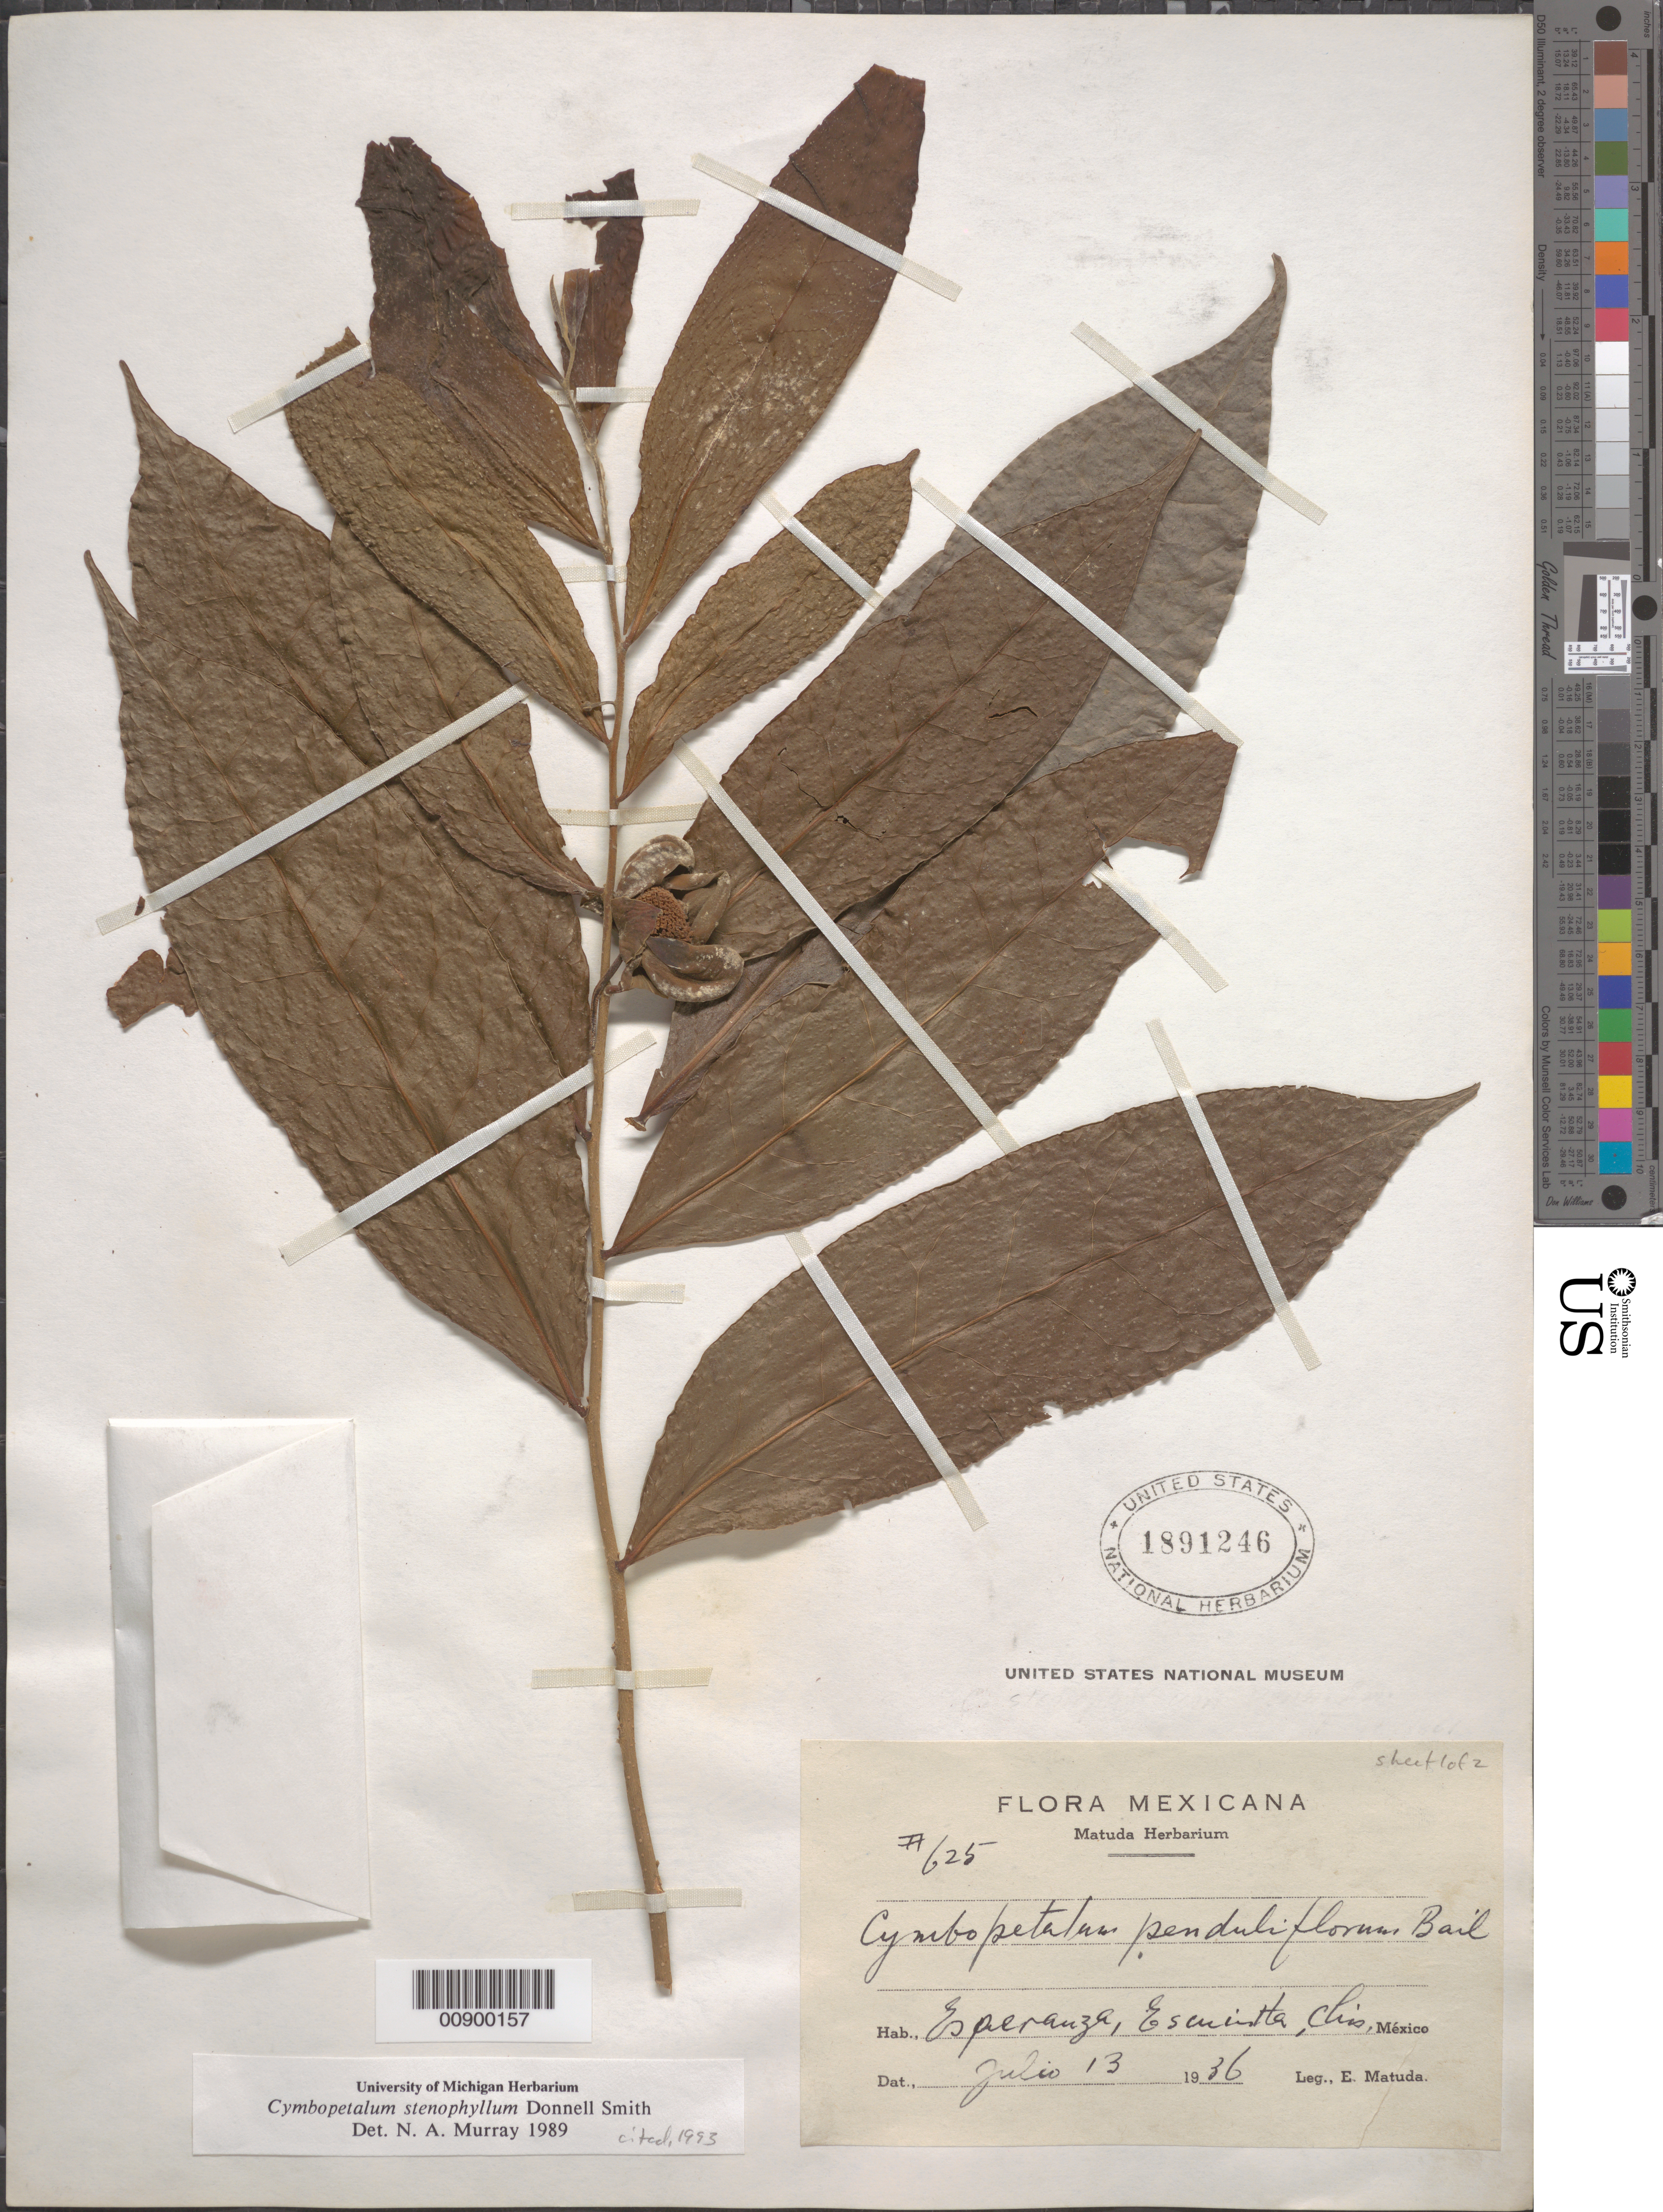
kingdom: Plantae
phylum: Tracheophyta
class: Magnoliopsida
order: Magnoliales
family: Annonaceae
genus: Cymbopetalum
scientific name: Cymbopetalum stenophyllum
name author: Donn. Sm.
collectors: E. Matuda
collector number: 625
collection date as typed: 13 Jul 1936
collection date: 1936-07-13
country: Mexico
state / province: Chiapas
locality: Esperanza, Escuintla, Chiapas.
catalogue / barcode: US 1891246